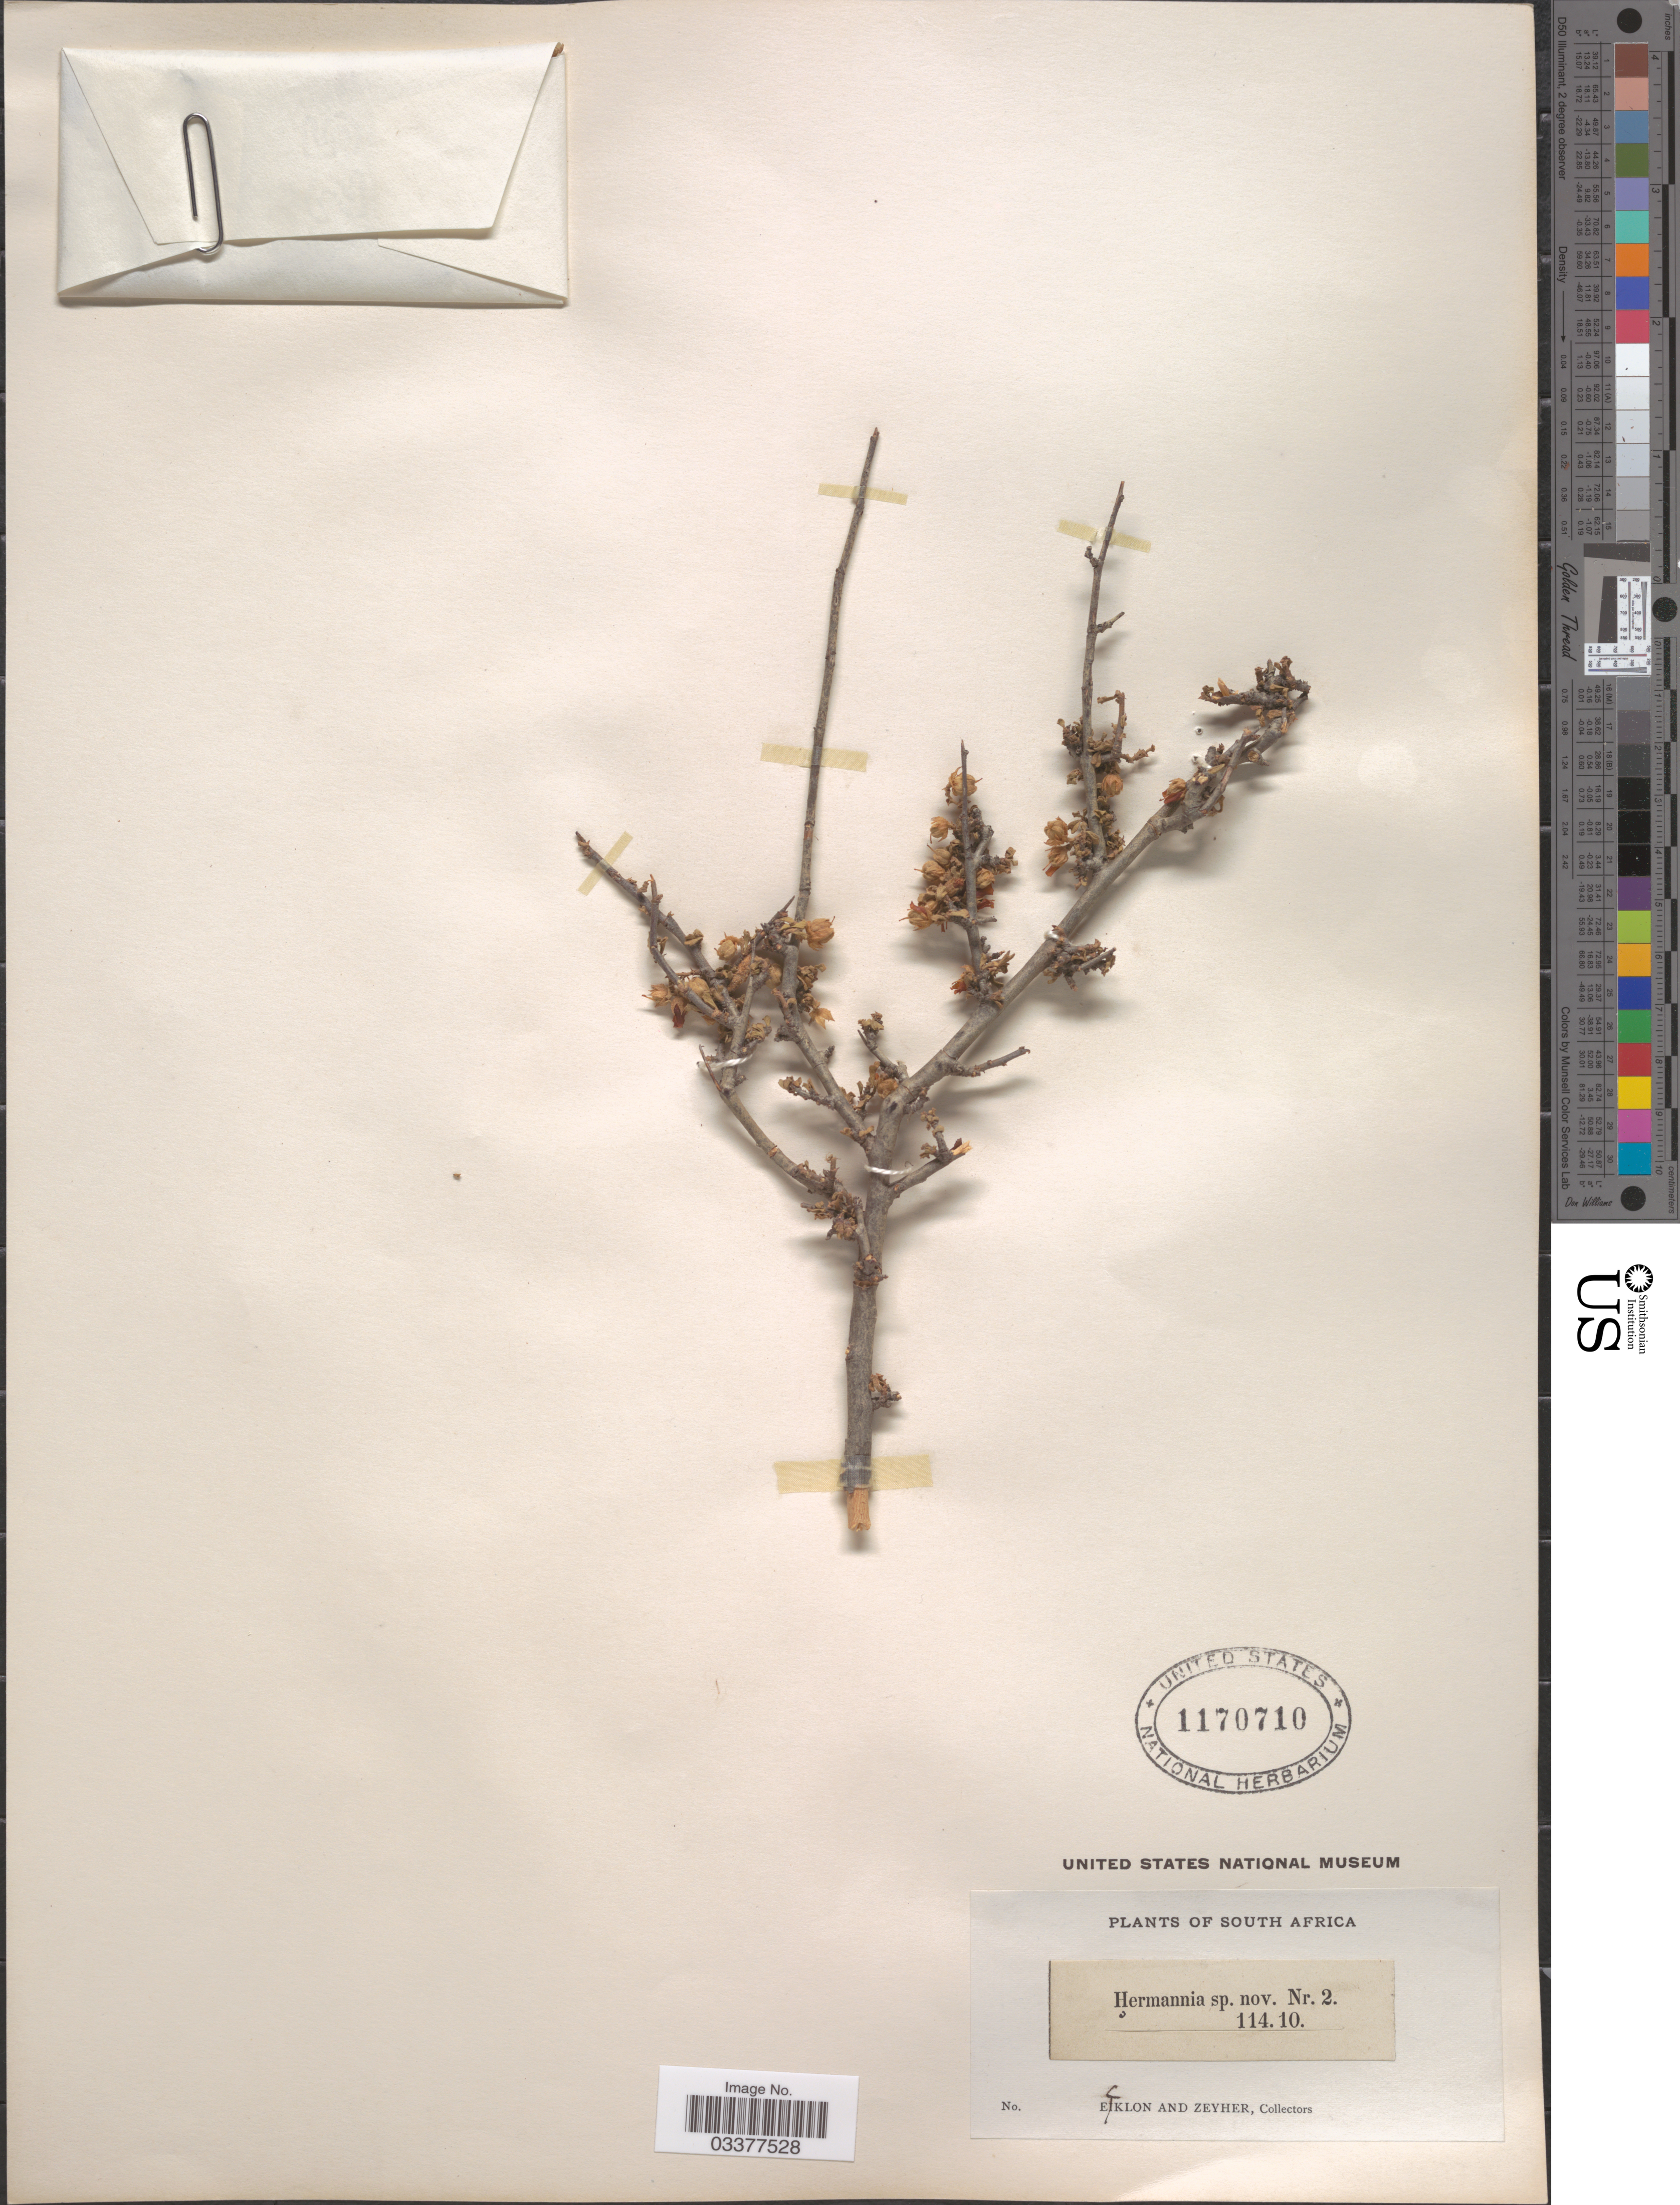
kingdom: Plantae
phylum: Tracheophyta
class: Magnoliopsida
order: Malvales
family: Malvaceae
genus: Hermannia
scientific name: Hermannia sp.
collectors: -. Ecklon & -. Zeyher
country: South Africa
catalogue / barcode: US 1170710